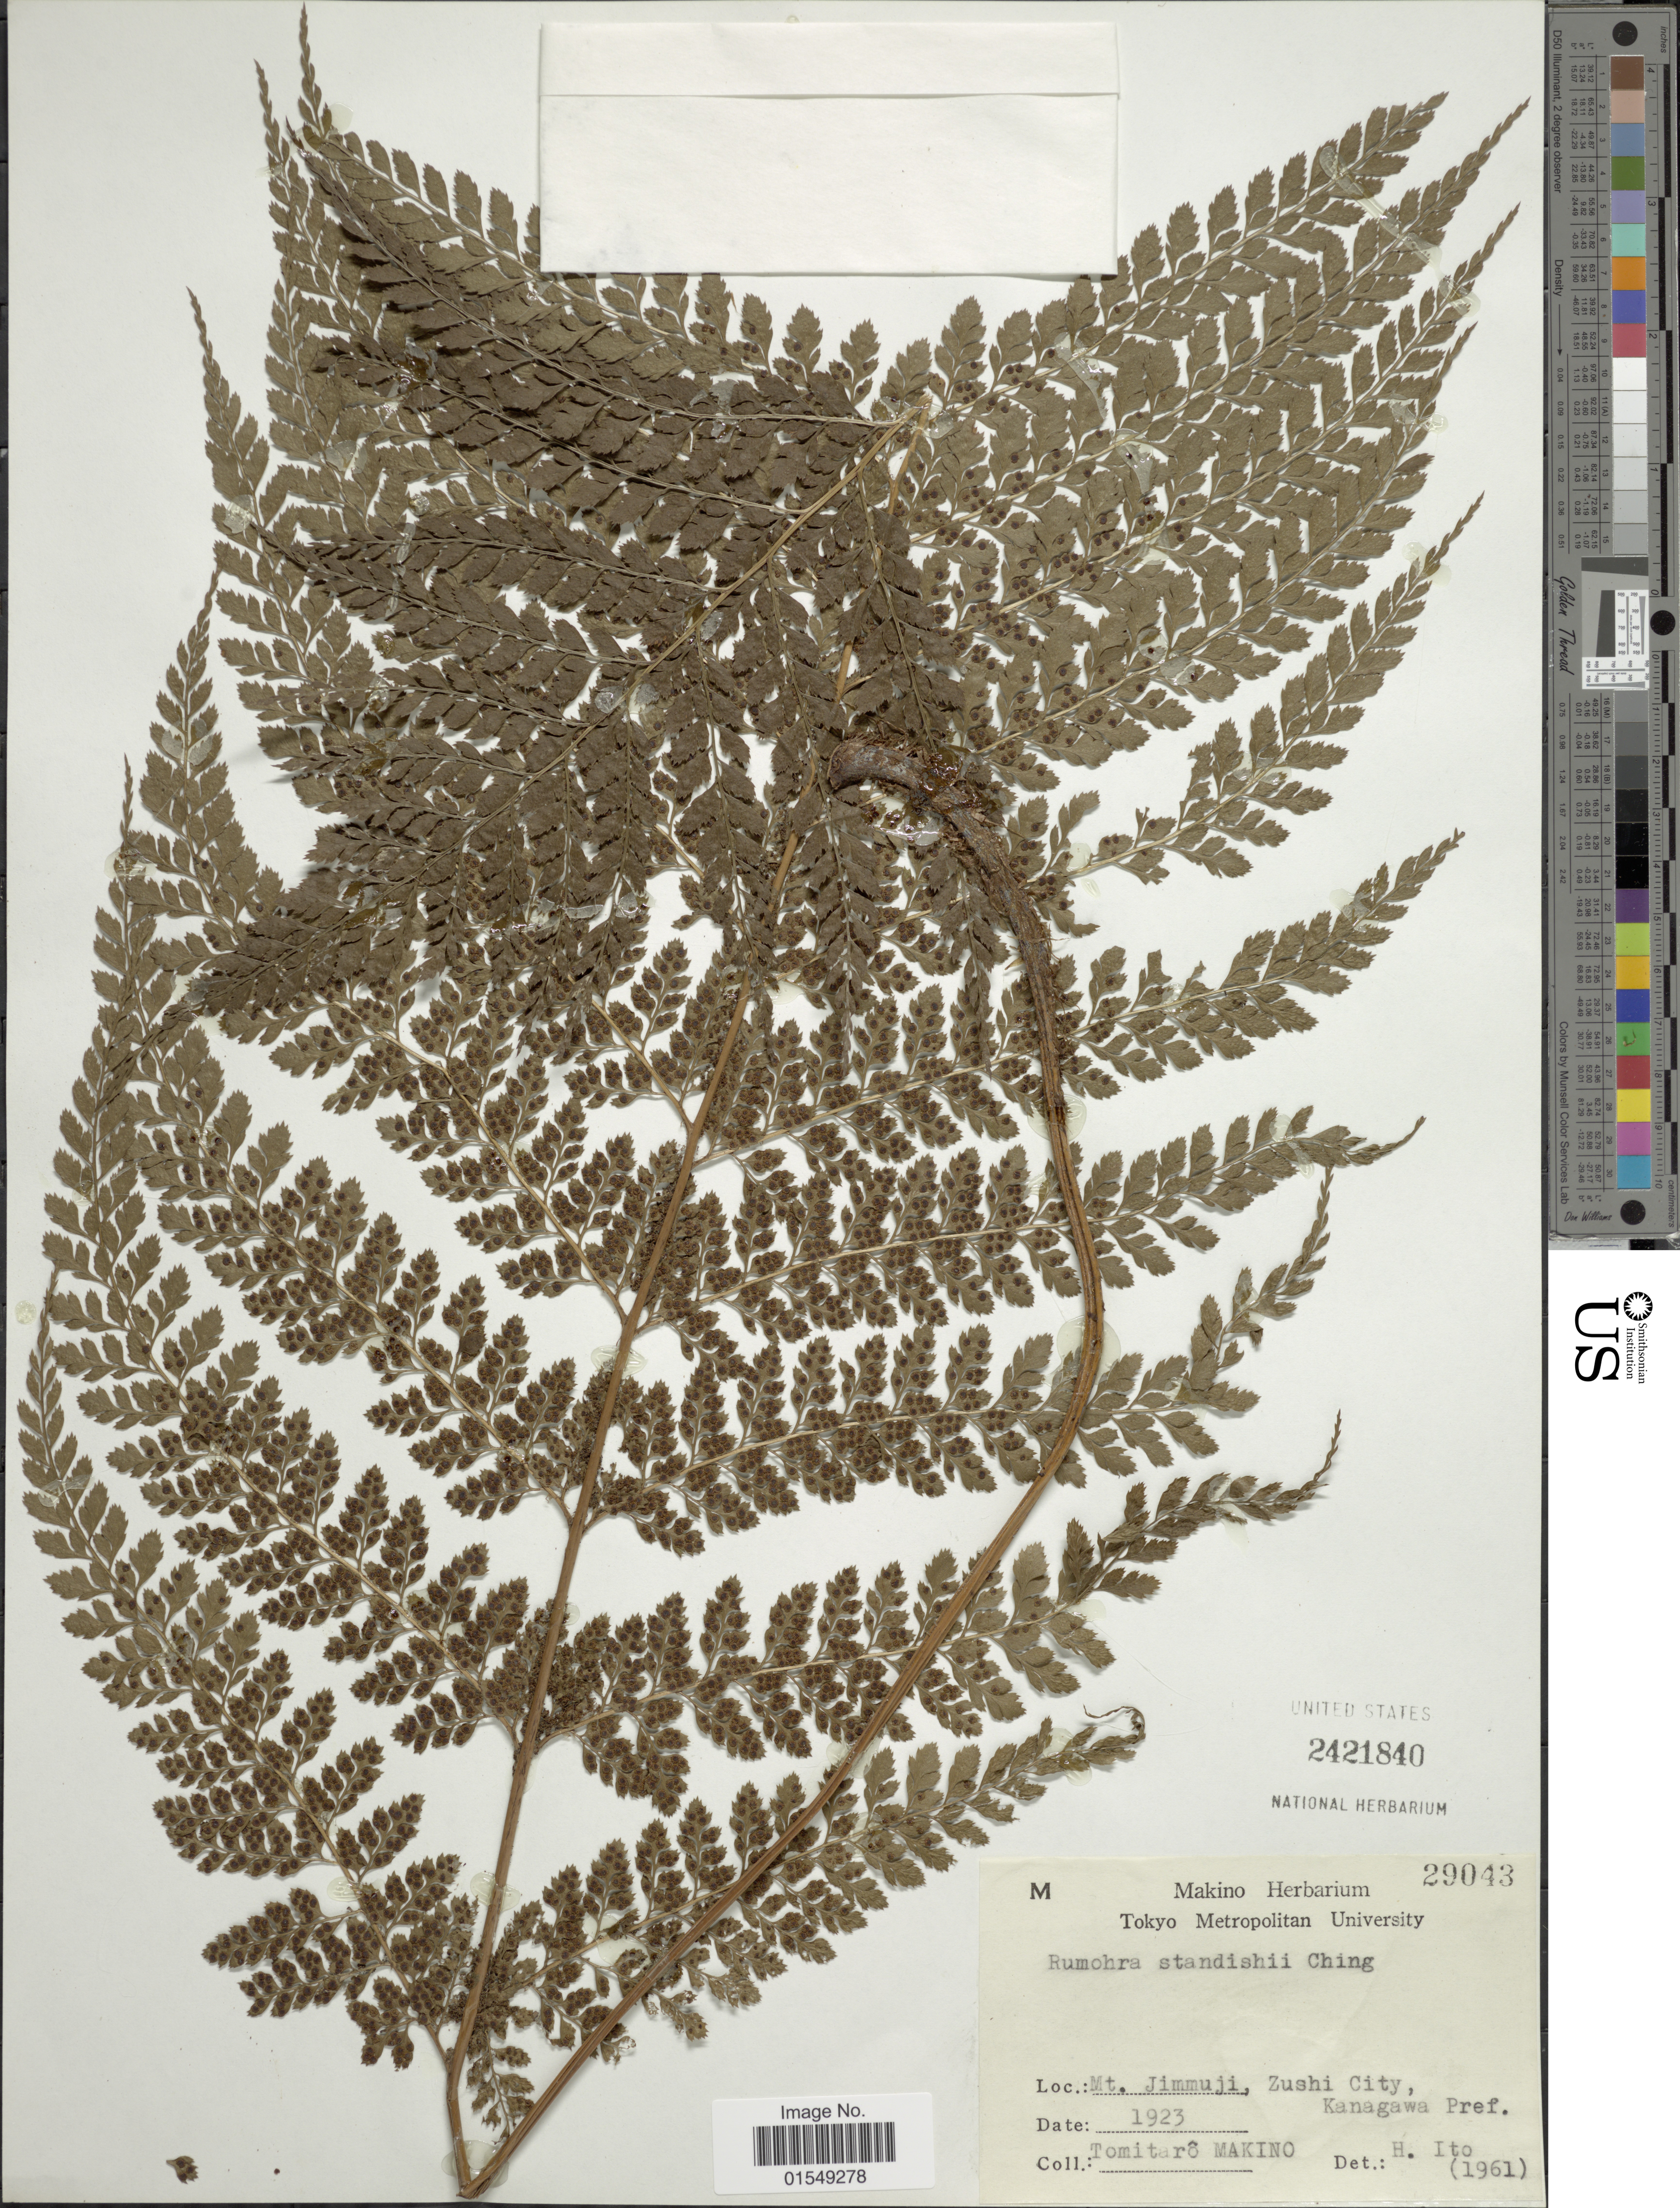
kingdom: Plantae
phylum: Tracheophyta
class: Polypodiopsida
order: Polypodiales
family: Dryopteridaceae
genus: Arachniodes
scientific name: Arachniodes standishii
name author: (T. Moore) Ohwi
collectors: T. Makino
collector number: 29043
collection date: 1923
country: Japan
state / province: Kanagawa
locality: Mt. Jimmuji, Zushi City, Kanagawa Pref.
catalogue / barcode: US 2421840